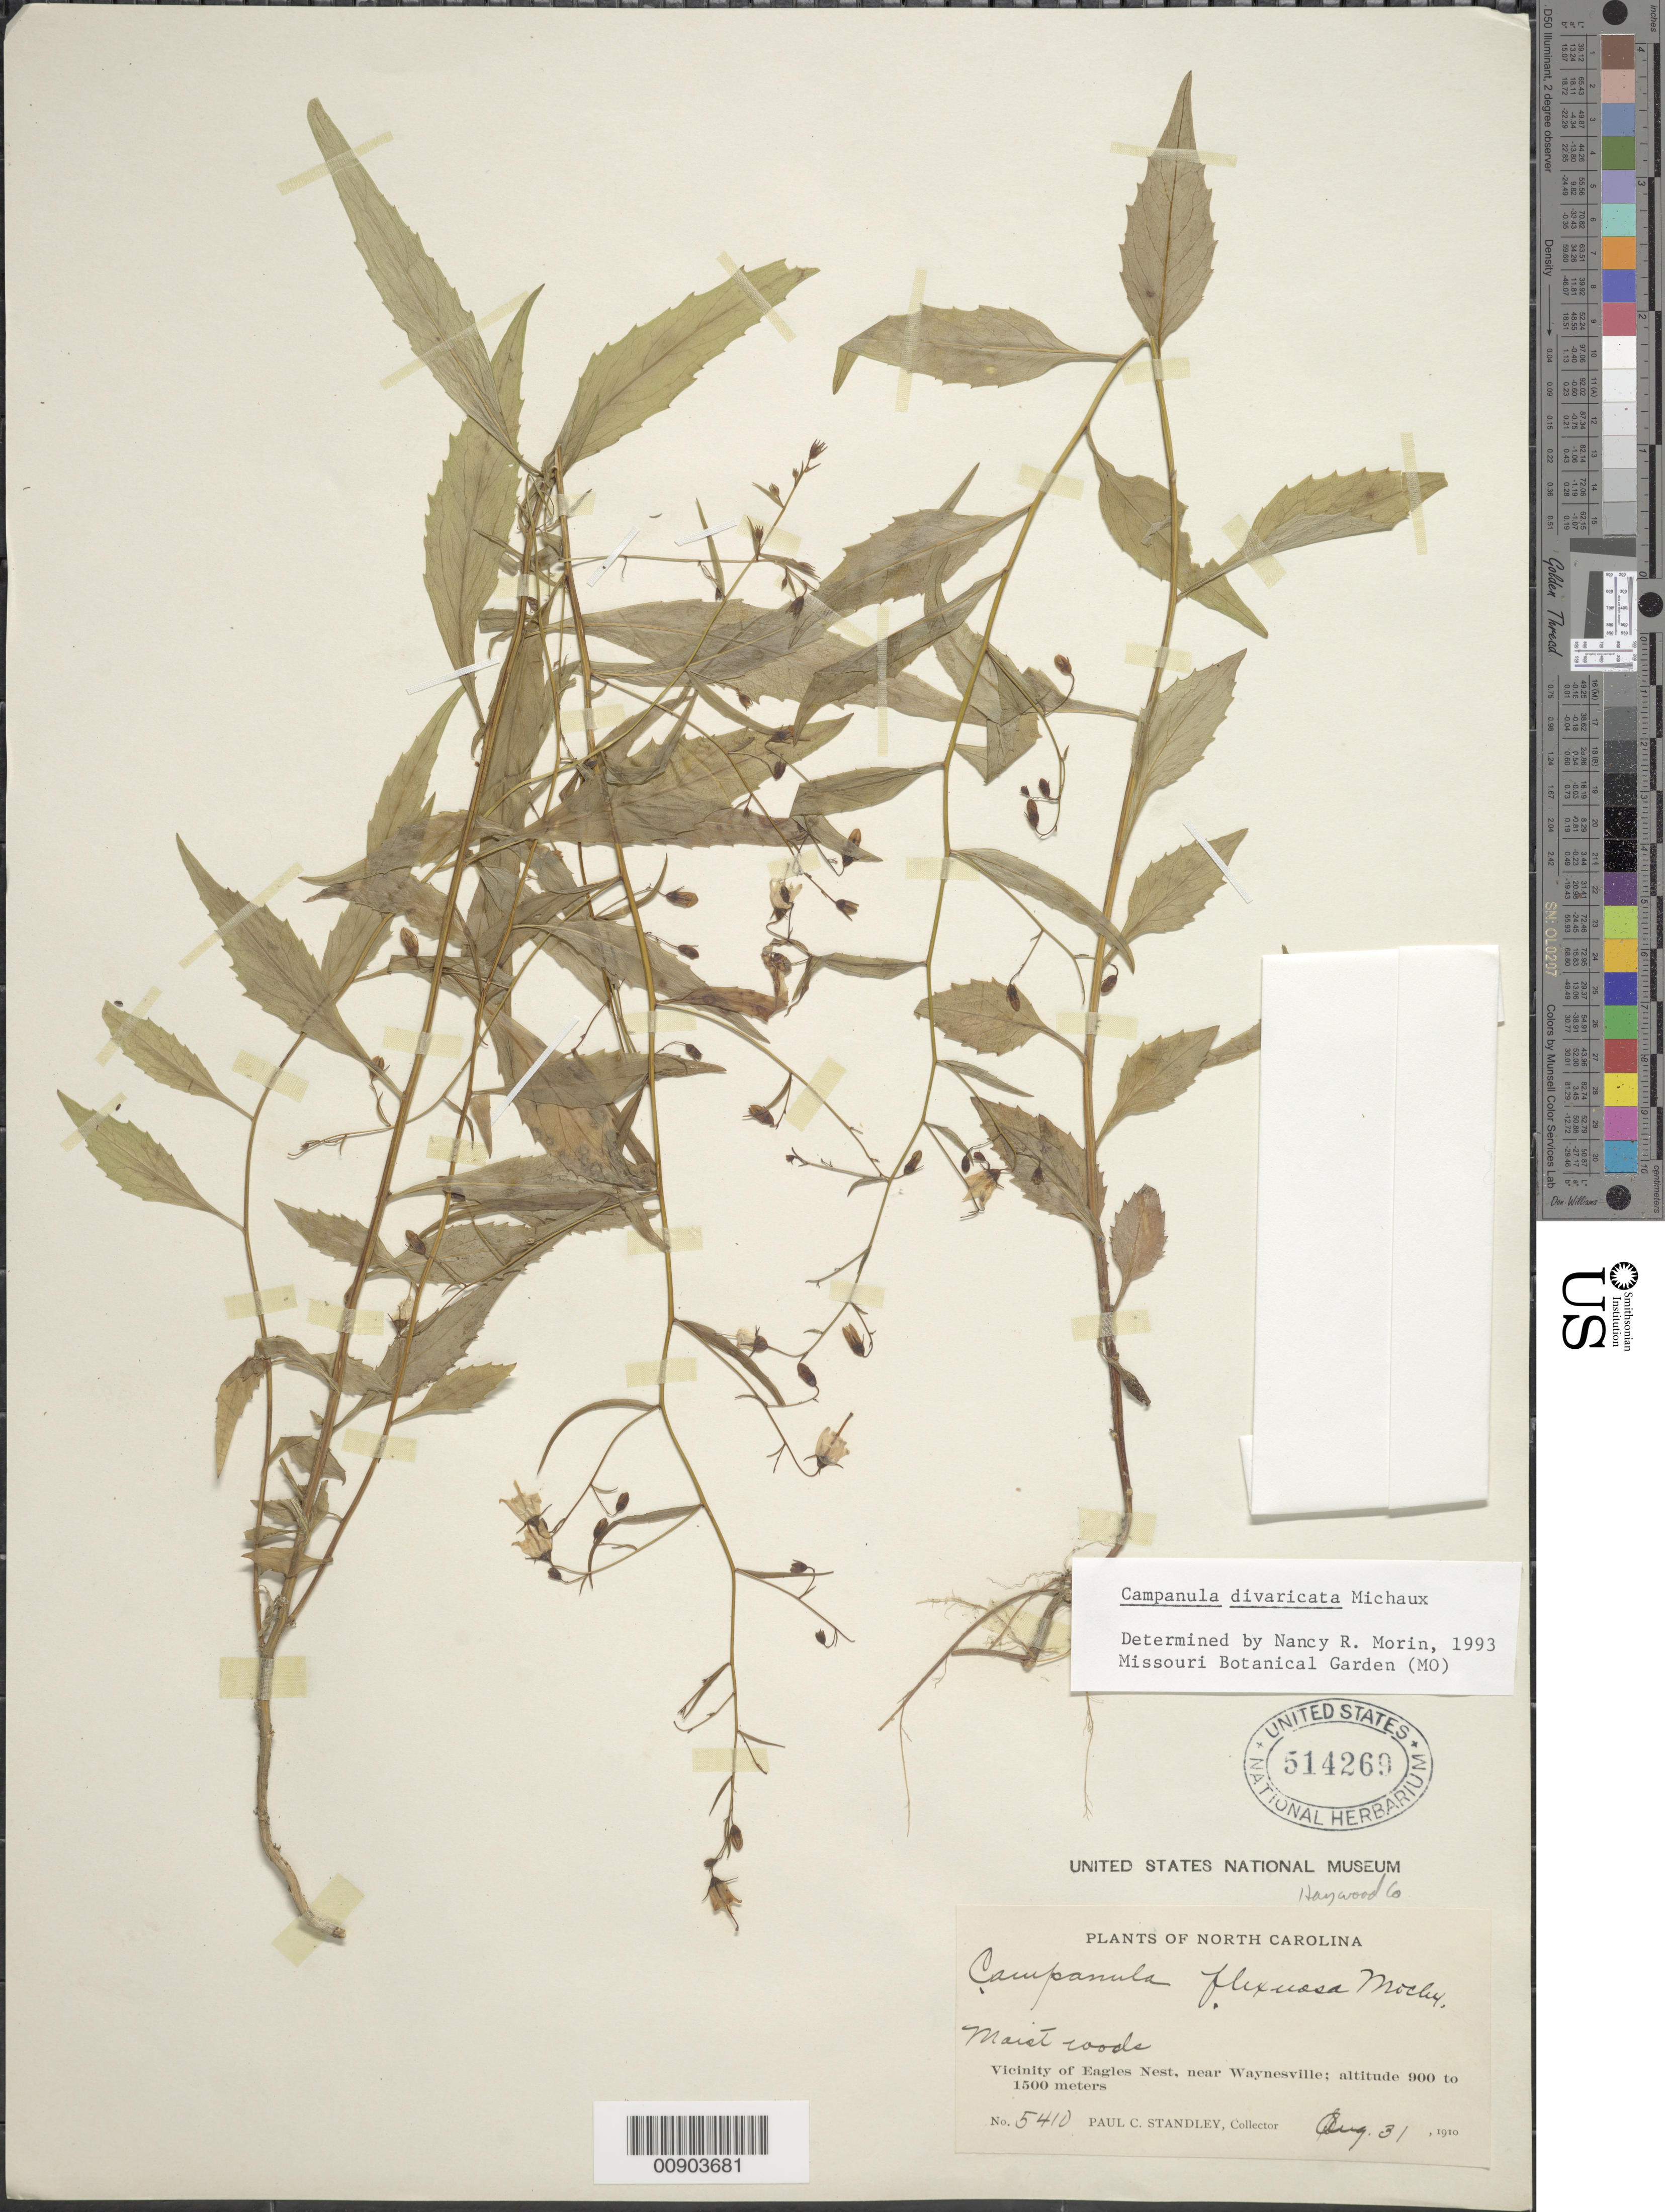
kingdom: Plantae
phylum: Tracheophyta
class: Magnoliopsida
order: Asterales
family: Campanulaceae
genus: Campanula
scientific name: Campanula divaricata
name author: Michx.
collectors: P. C. Standley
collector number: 5410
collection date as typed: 31 Aug 1910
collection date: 1910-08-31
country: United States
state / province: North Carolina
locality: Eagles nest, near Waynesville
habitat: Moist woods.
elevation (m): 900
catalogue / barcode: US 514269